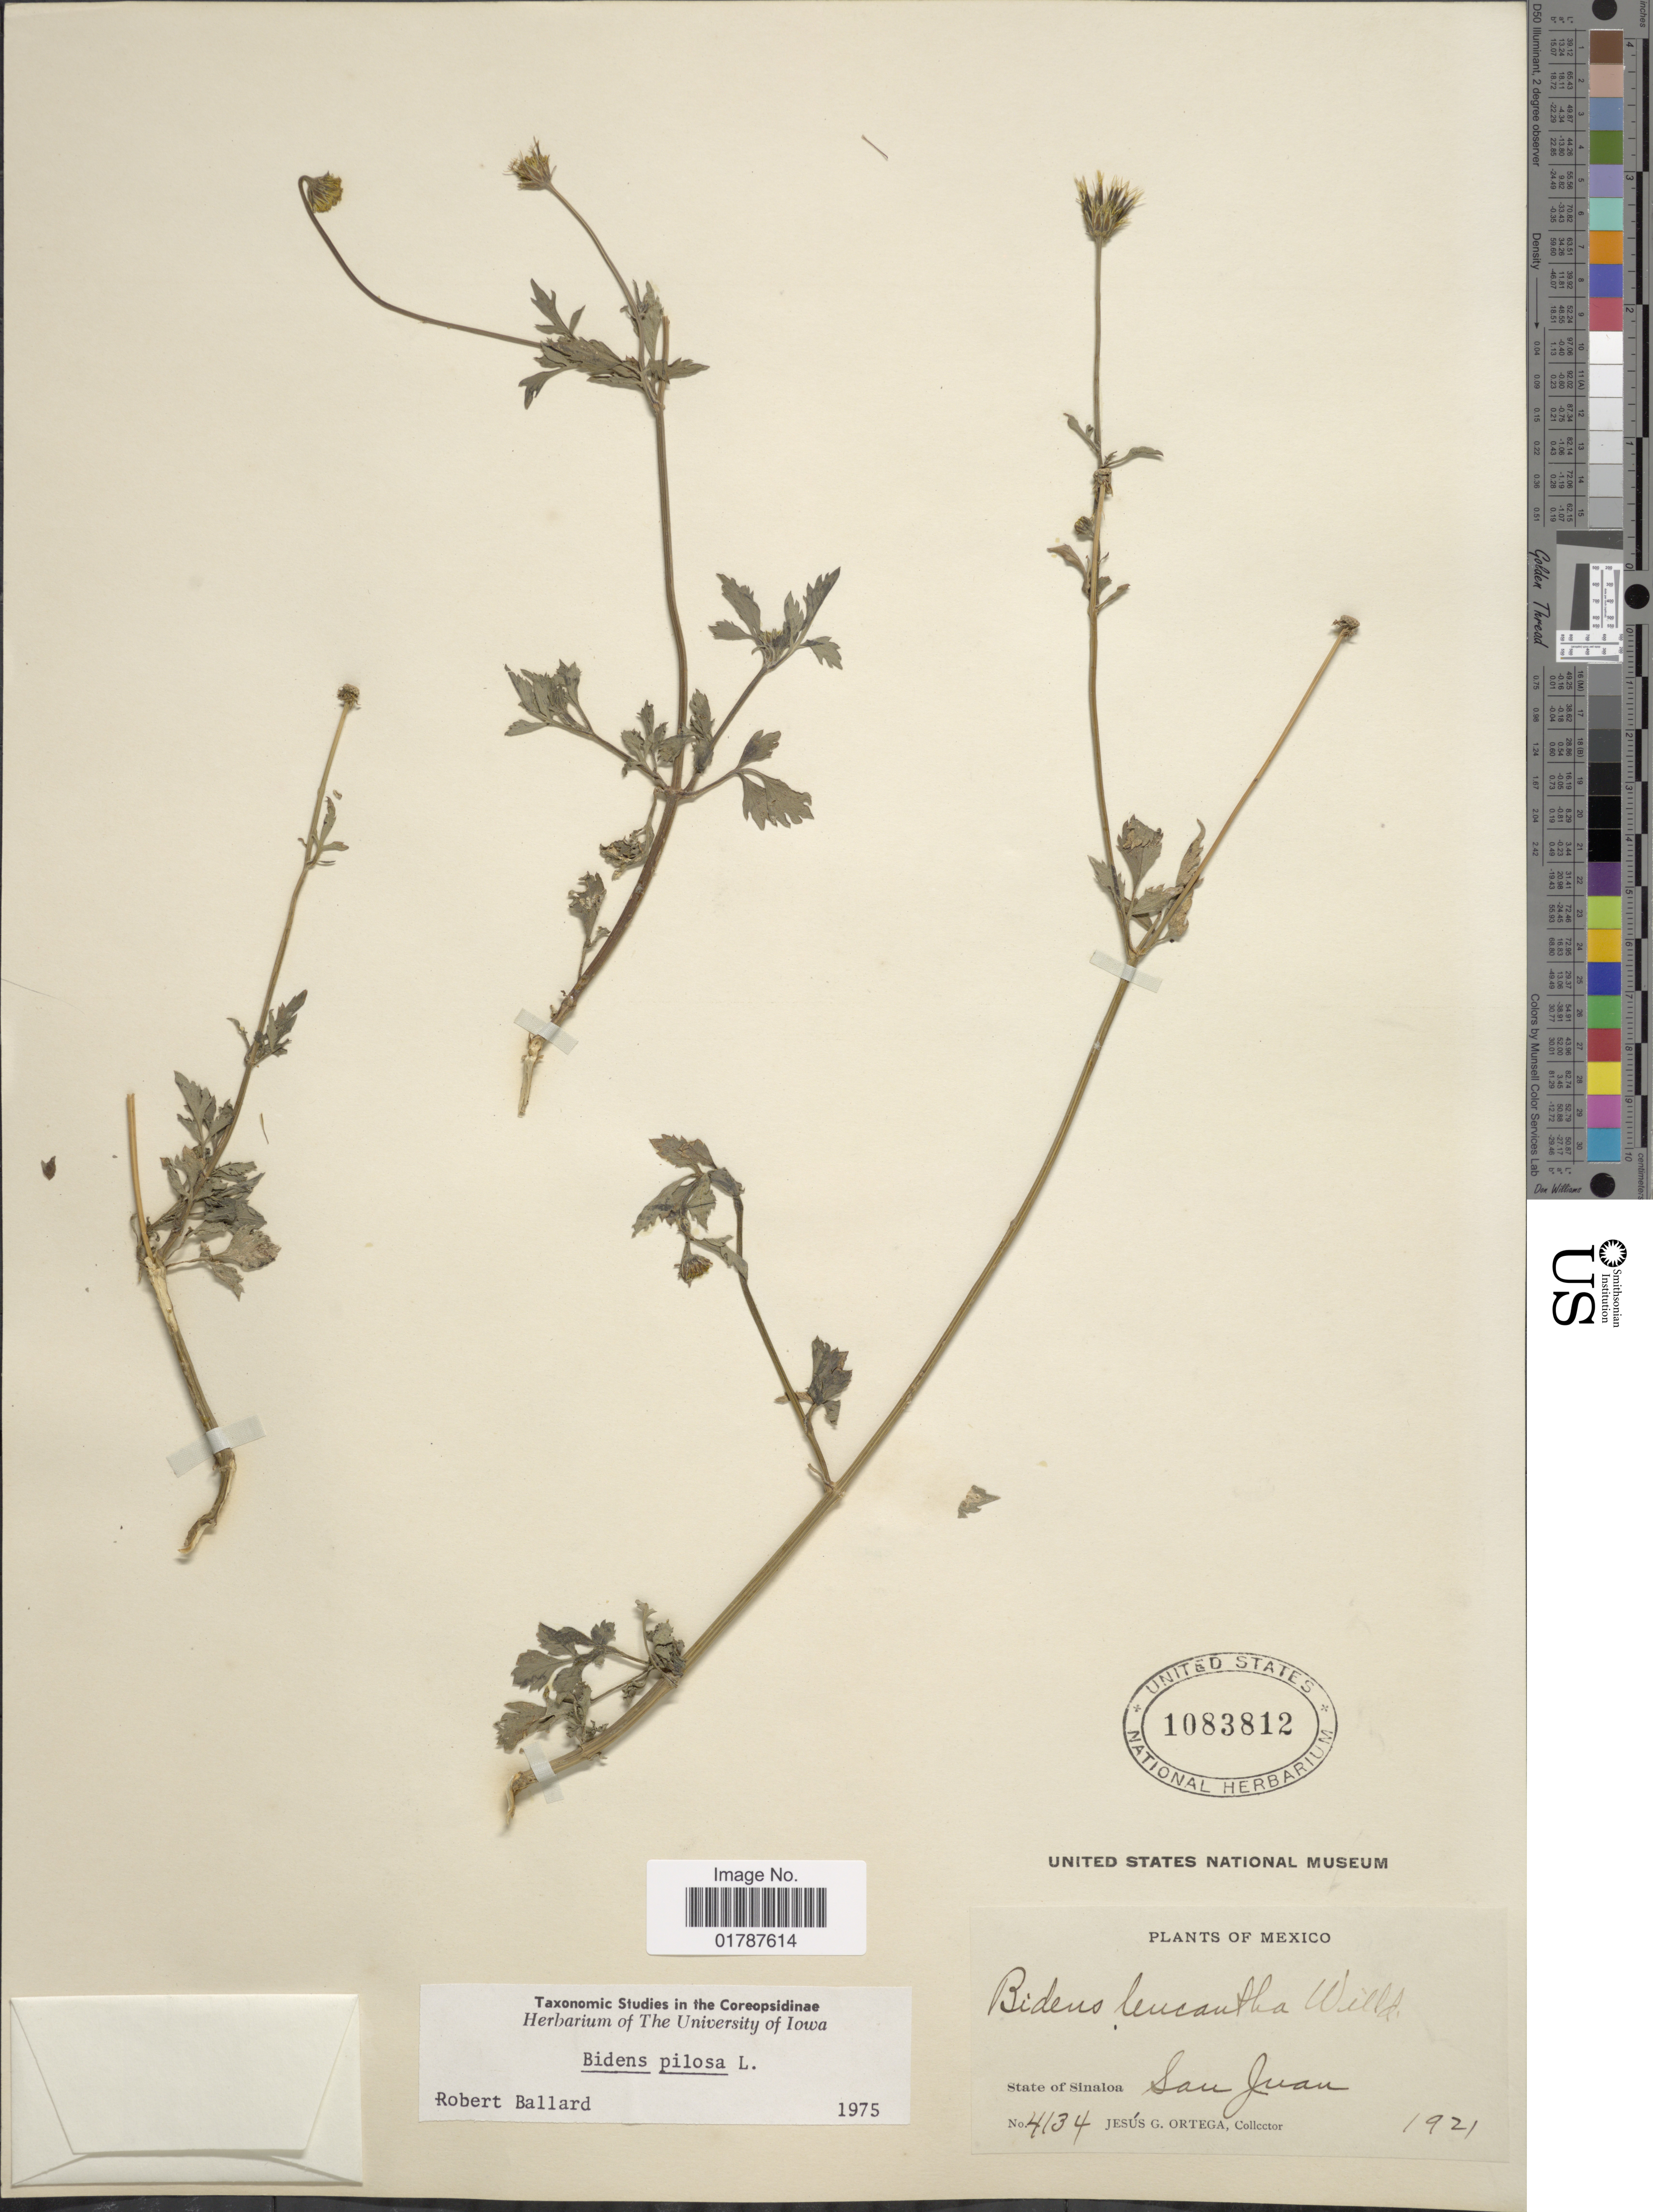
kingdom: Plantae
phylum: Tracheophyta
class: Magnoliopsida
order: Asterales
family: Asteraceae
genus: Bidens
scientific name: Bidens pilosa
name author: L.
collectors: J. Ortega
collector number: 4134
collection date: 1921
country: Mexico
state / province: Sinaloa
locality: State of Sinaloa, San Juan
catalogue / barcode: US 1083812